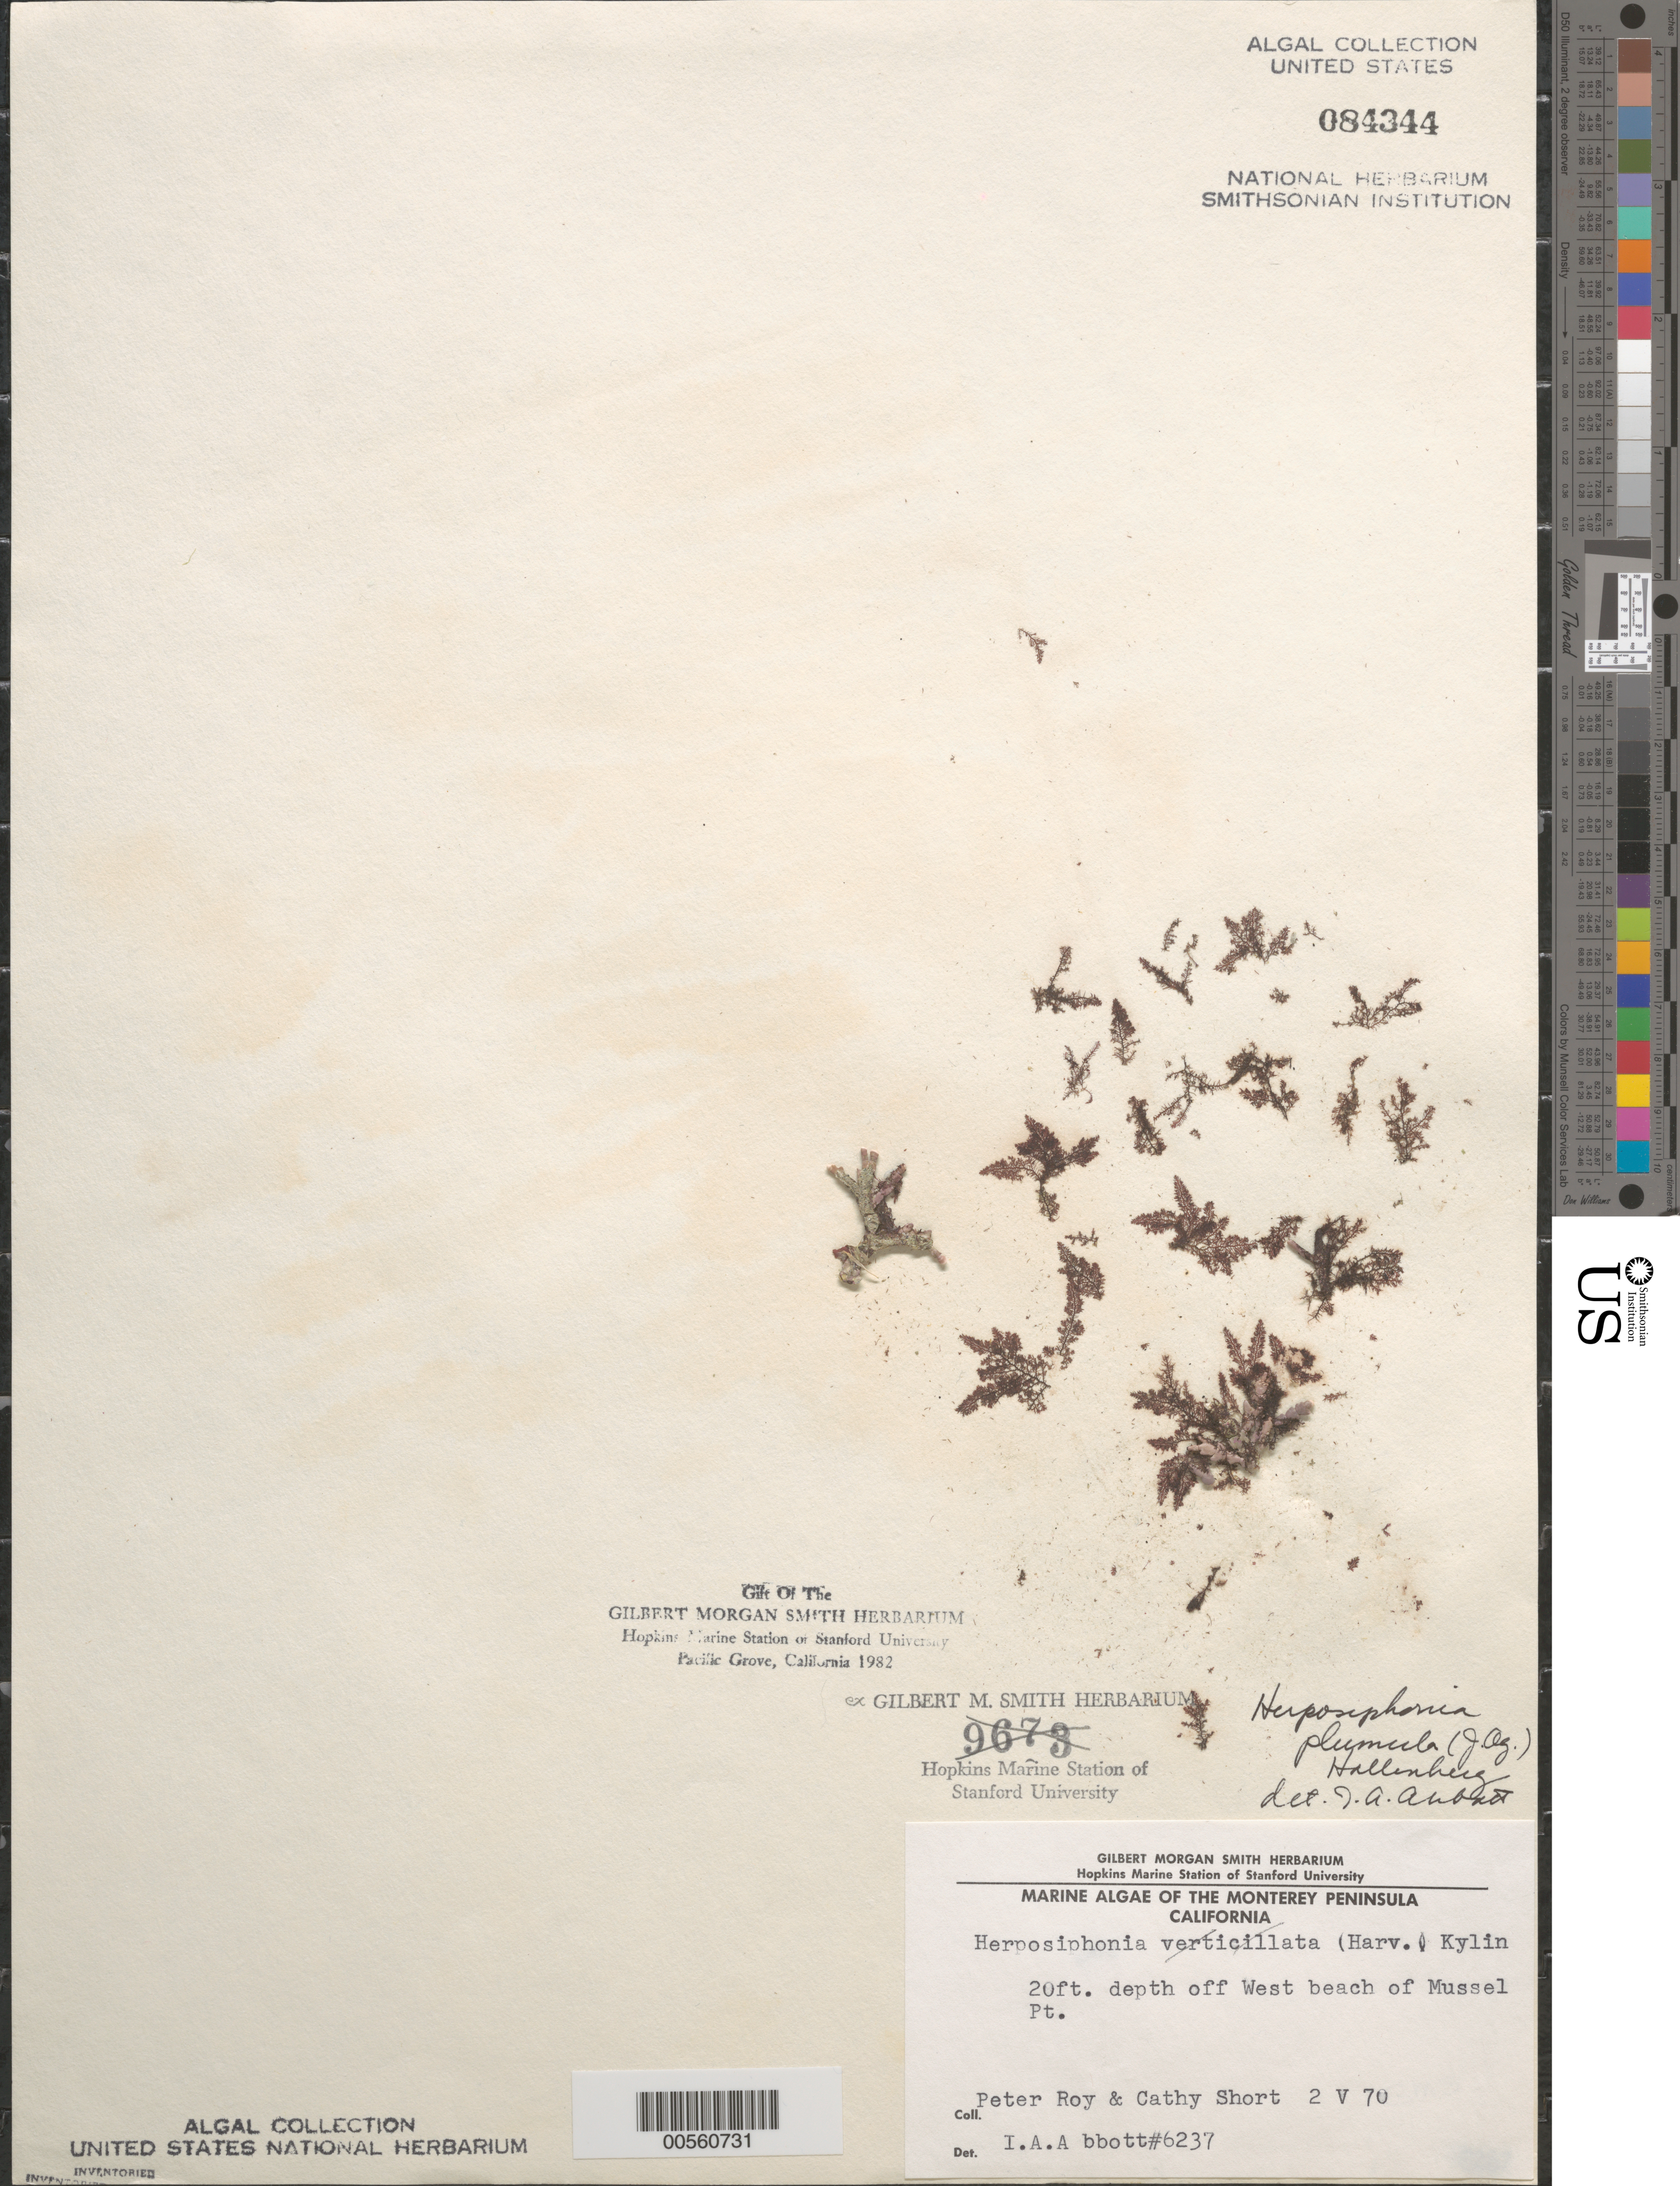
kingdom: Plantae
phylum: Rhodophyta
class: Florideophyceae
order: Ceramiales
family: Rhodomelaceae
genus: Herposiphonia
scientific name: Herposiphonia plumula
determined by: Abbott, Isabella A.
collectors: P. Roy & C. Short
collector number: IAA 6237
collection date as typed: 02 May 1970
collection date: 1970-05-02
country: United States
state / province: California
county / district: Monterey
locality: Off west beach of Mussel Point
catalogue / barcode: US 84344